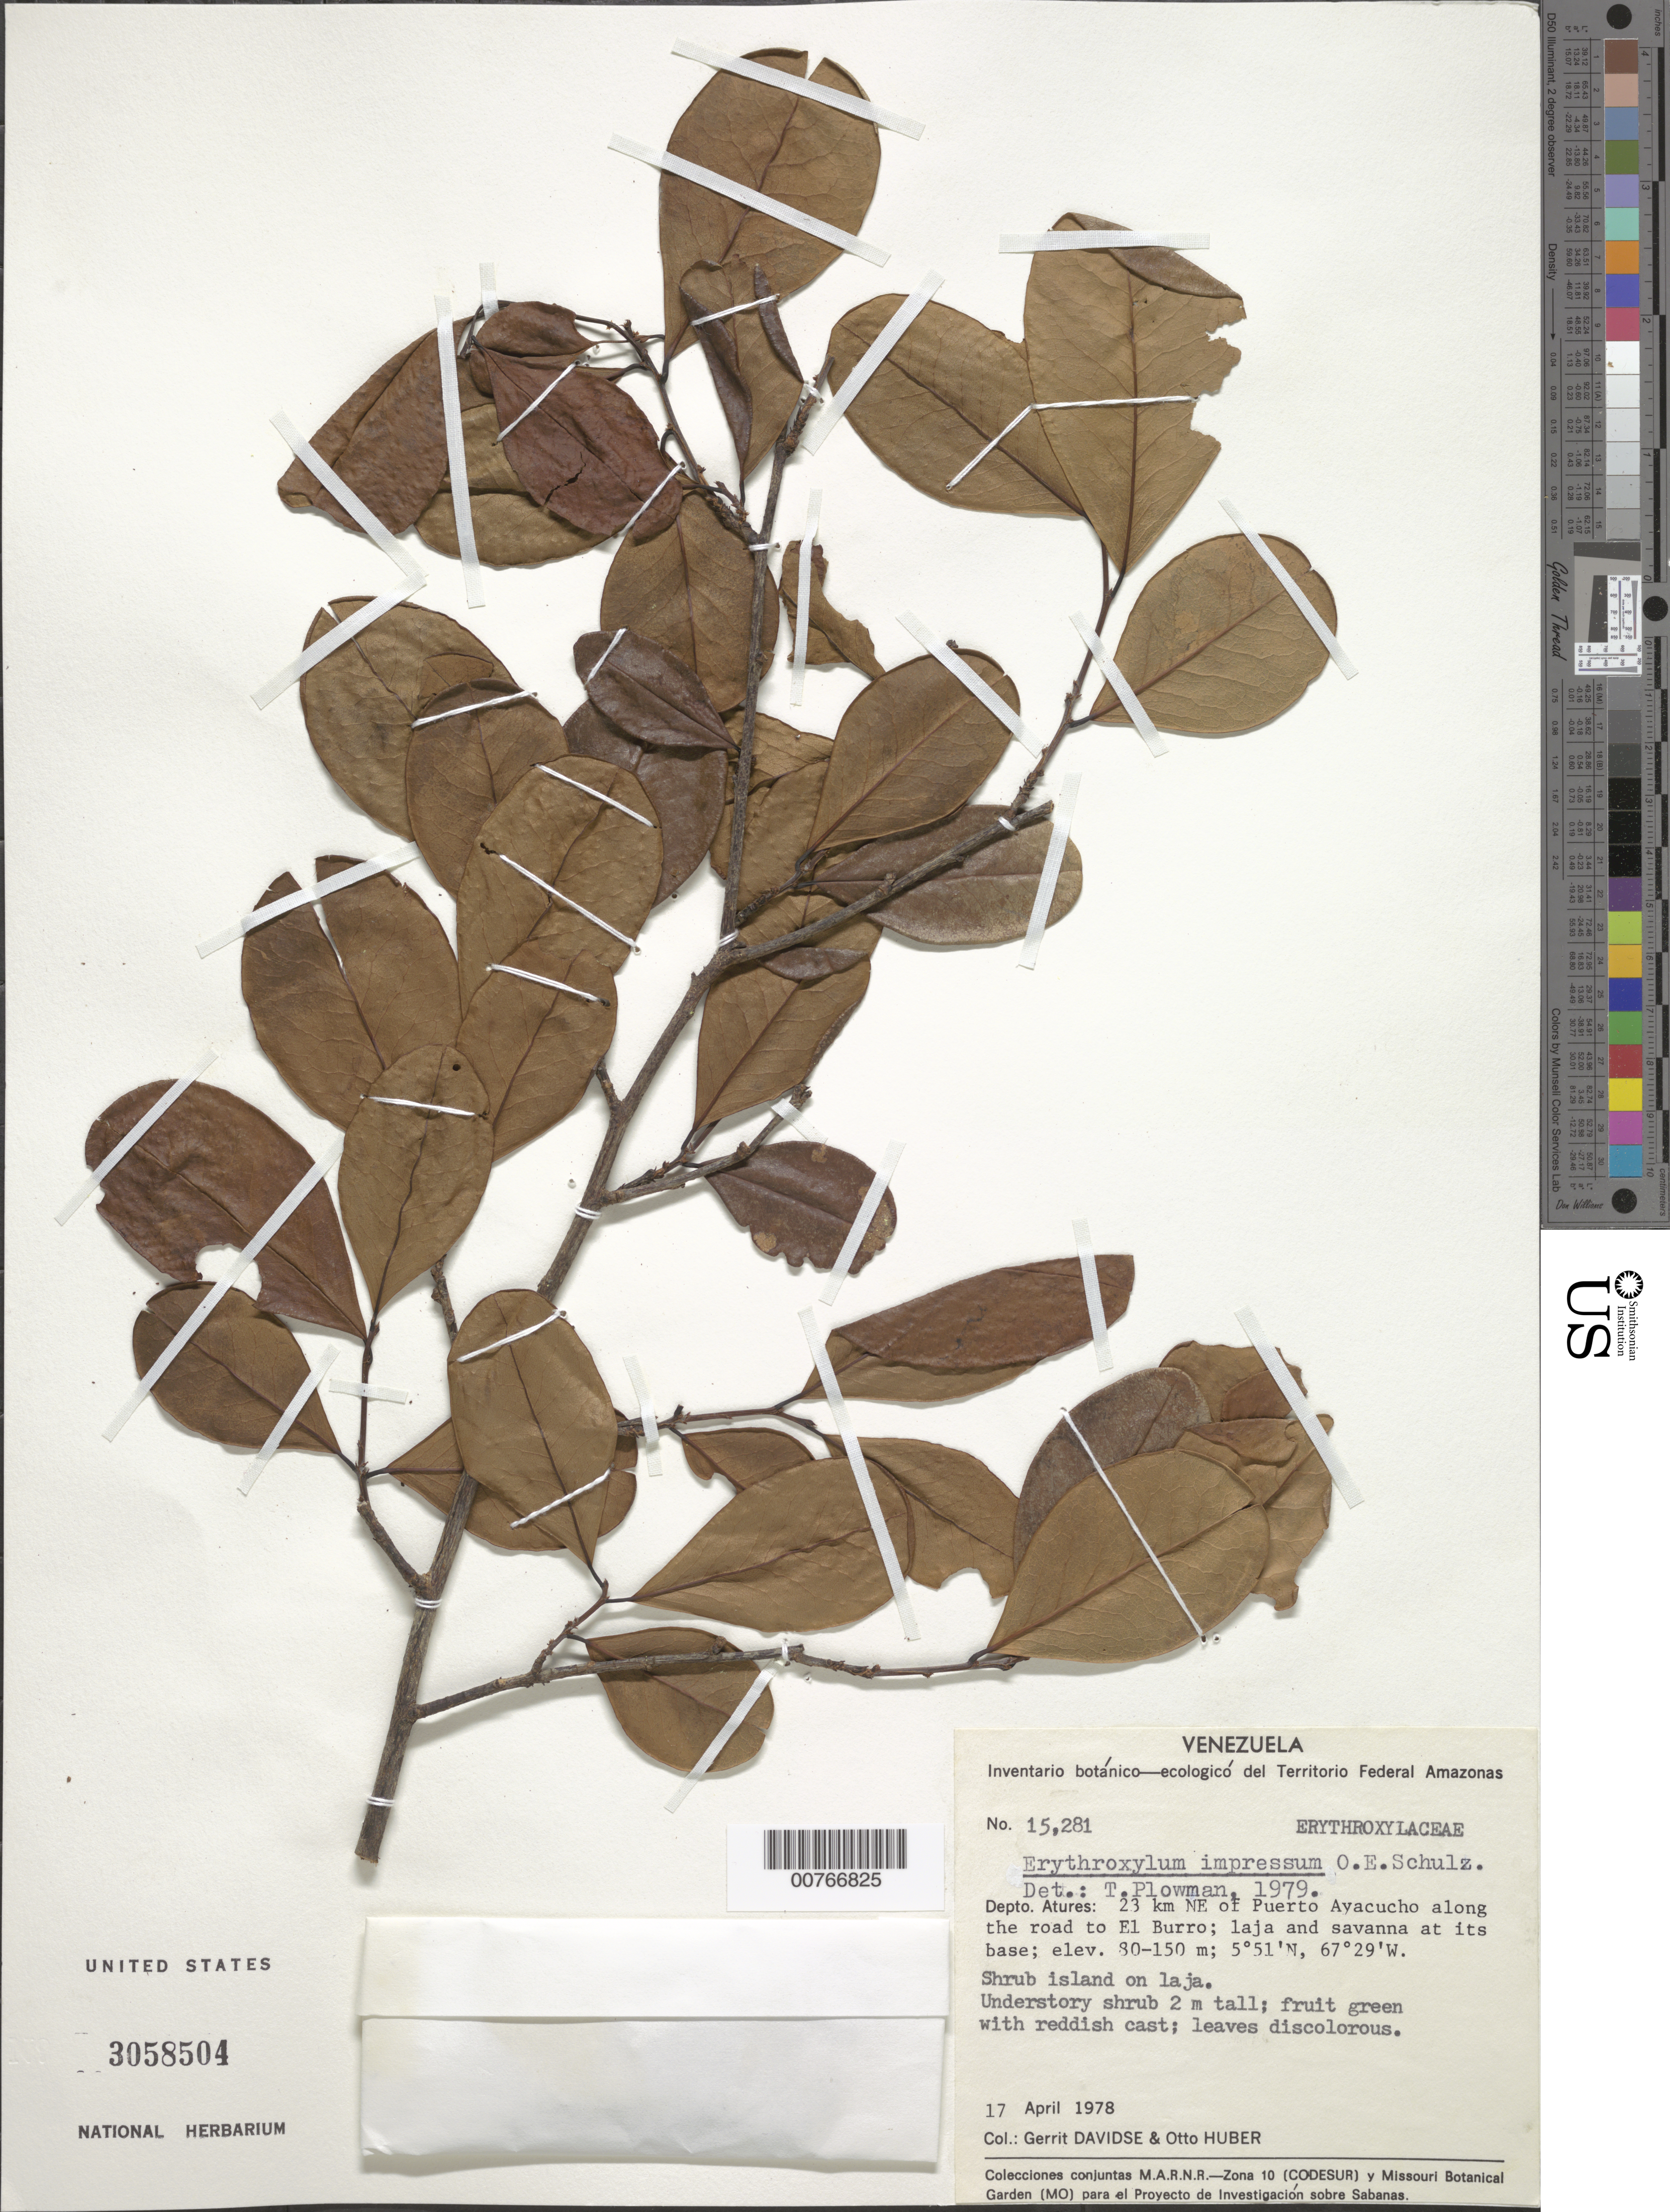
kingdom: Plantae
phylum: Tracheophyta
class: Magnoliopsida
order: Malpighiales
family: Erythroxylaceae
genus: Erythroxylum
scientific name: Erythroxylum impressum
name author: O.E. Schulz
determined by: Plowman, Timothy C.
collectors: G. Davidse & O. Huber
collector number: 15281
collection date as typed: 17-Apr-78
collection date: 1978-04-17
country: Venezuela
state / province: Amazonas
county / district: Atures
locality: Puerto Ayacucho, 23 km NE of, on road to El Burro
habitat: Shrub island on laja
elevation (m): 80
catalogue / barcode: US 3058504